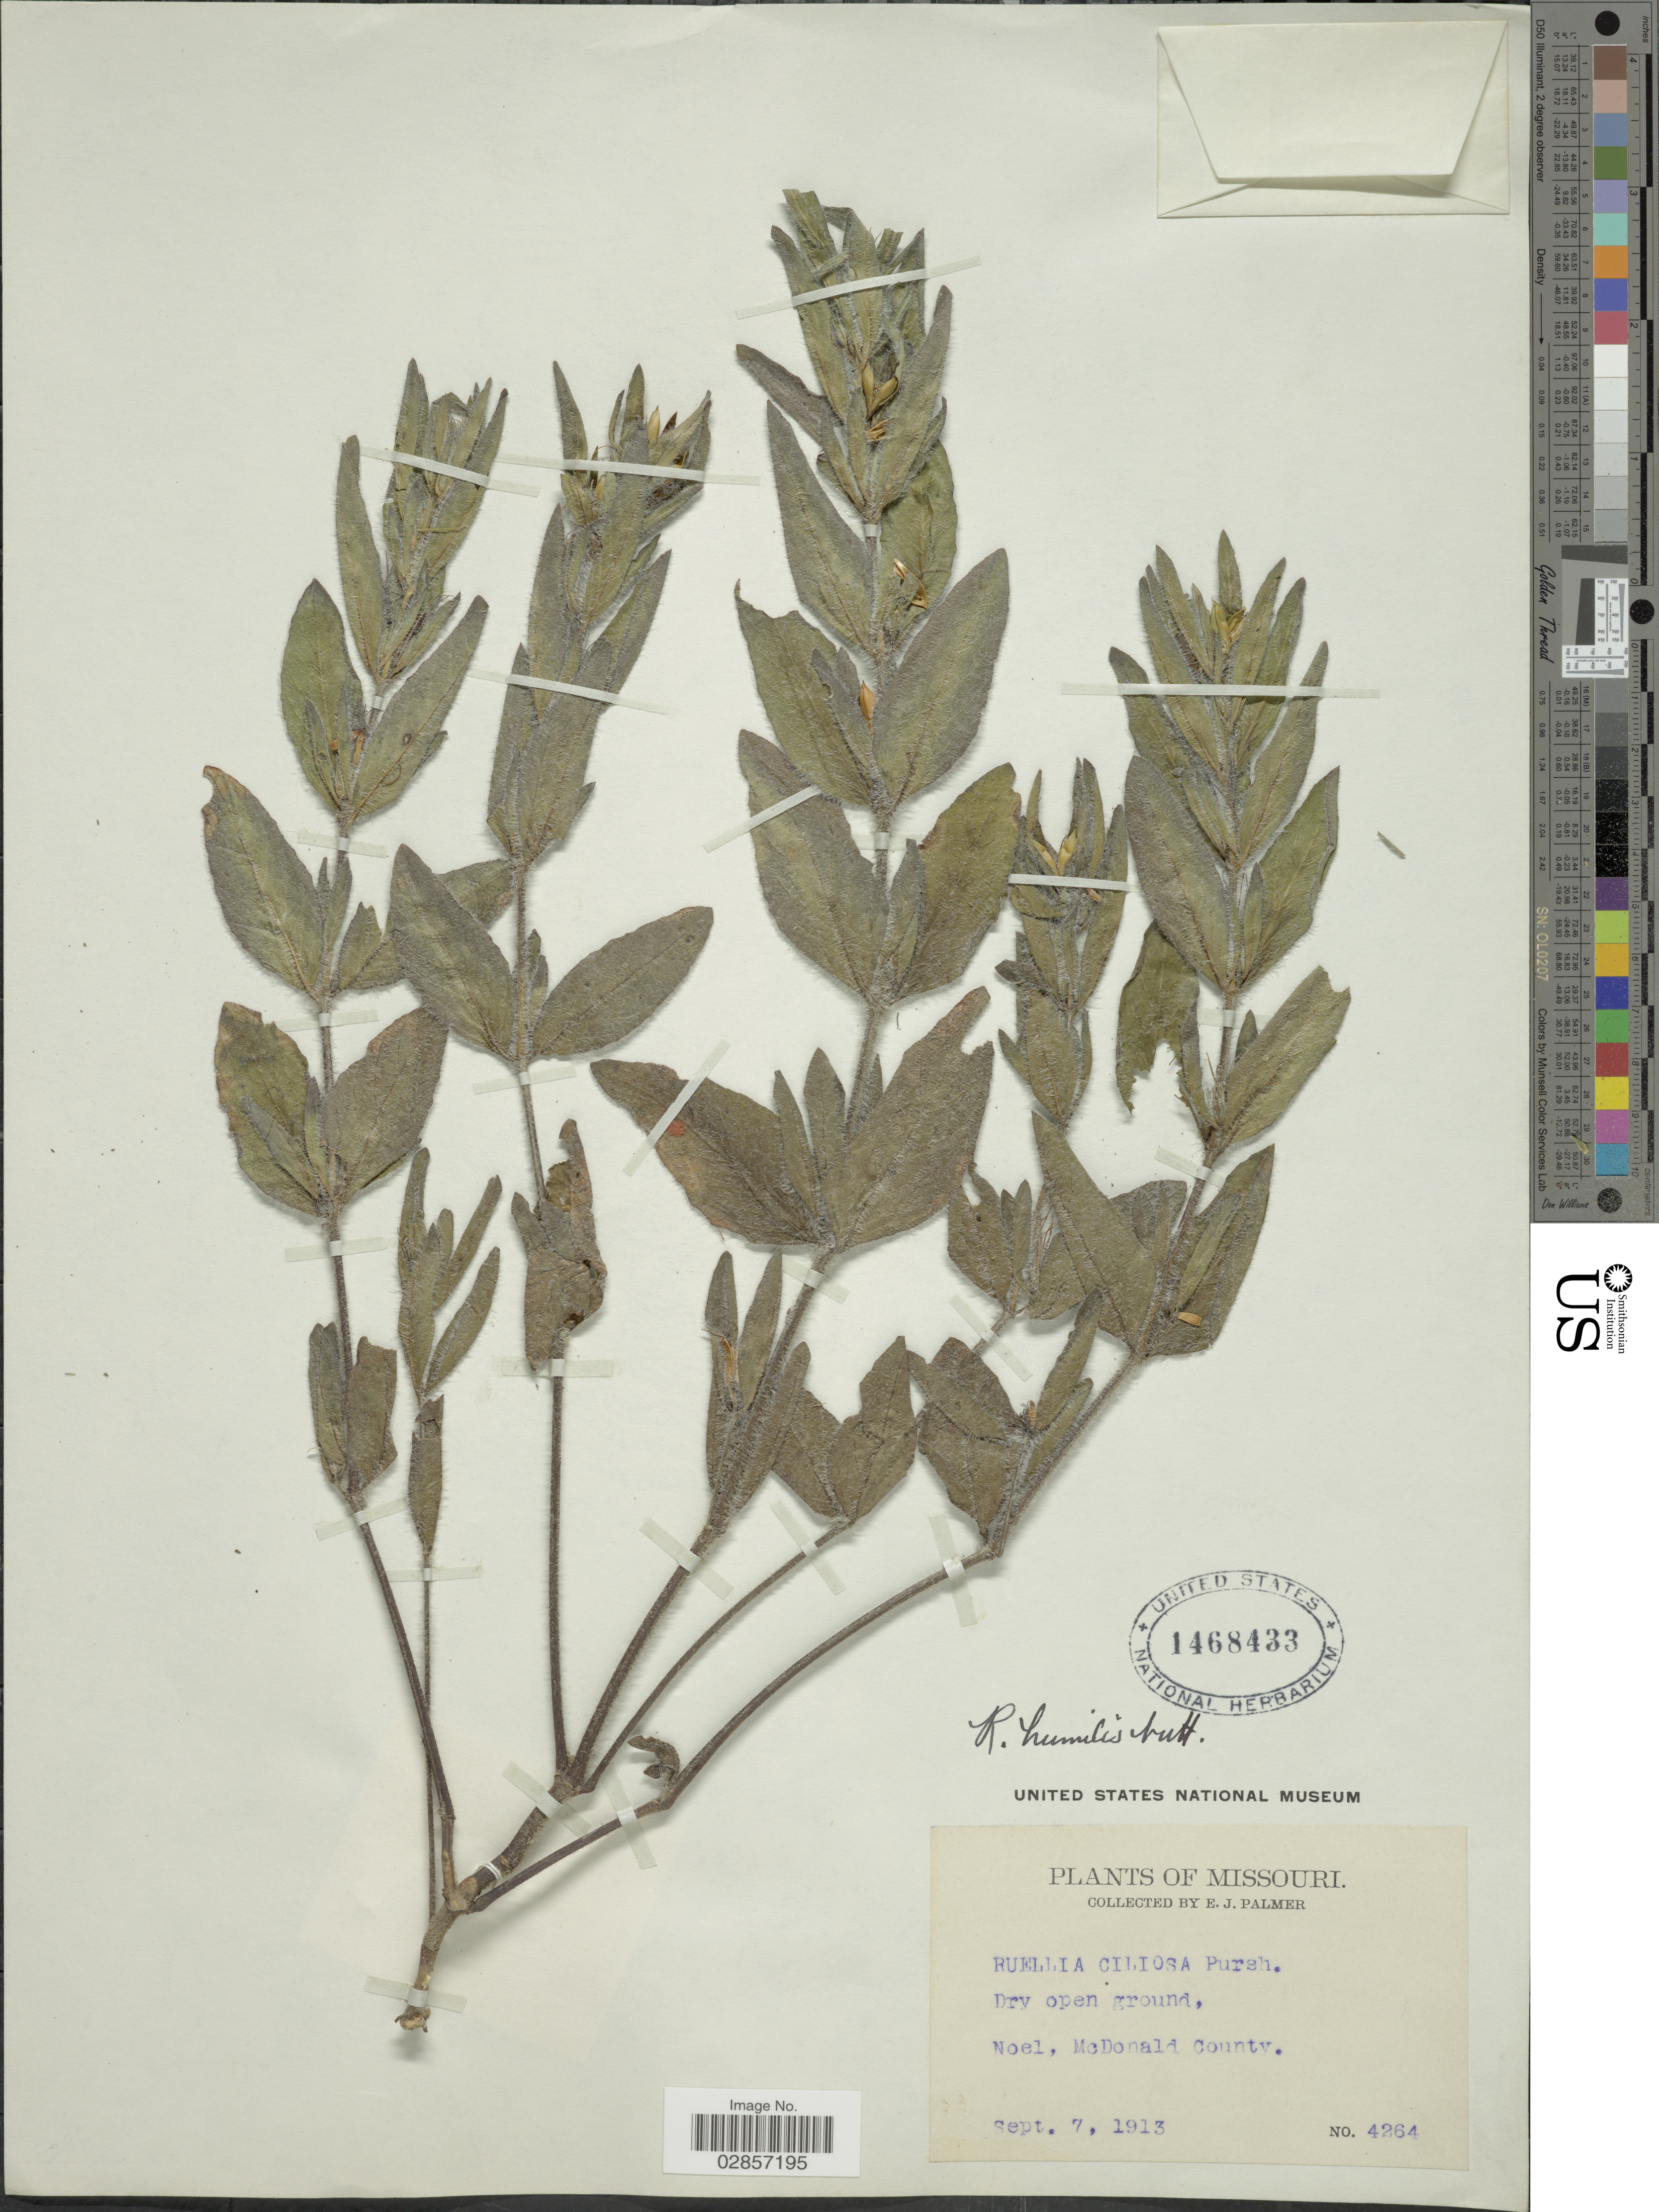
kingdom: Plantae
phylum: Tracheophyta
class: Magnoliopsida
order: Lamiales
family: Acanthaceae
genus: Ruellia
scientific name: Ruellia humilis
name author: Nutt.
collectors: E. J. Palmer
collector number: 4264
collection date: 1913-09-07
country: United States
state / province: Missouri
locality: Noel, McDonald County.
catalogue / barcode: US 1468433